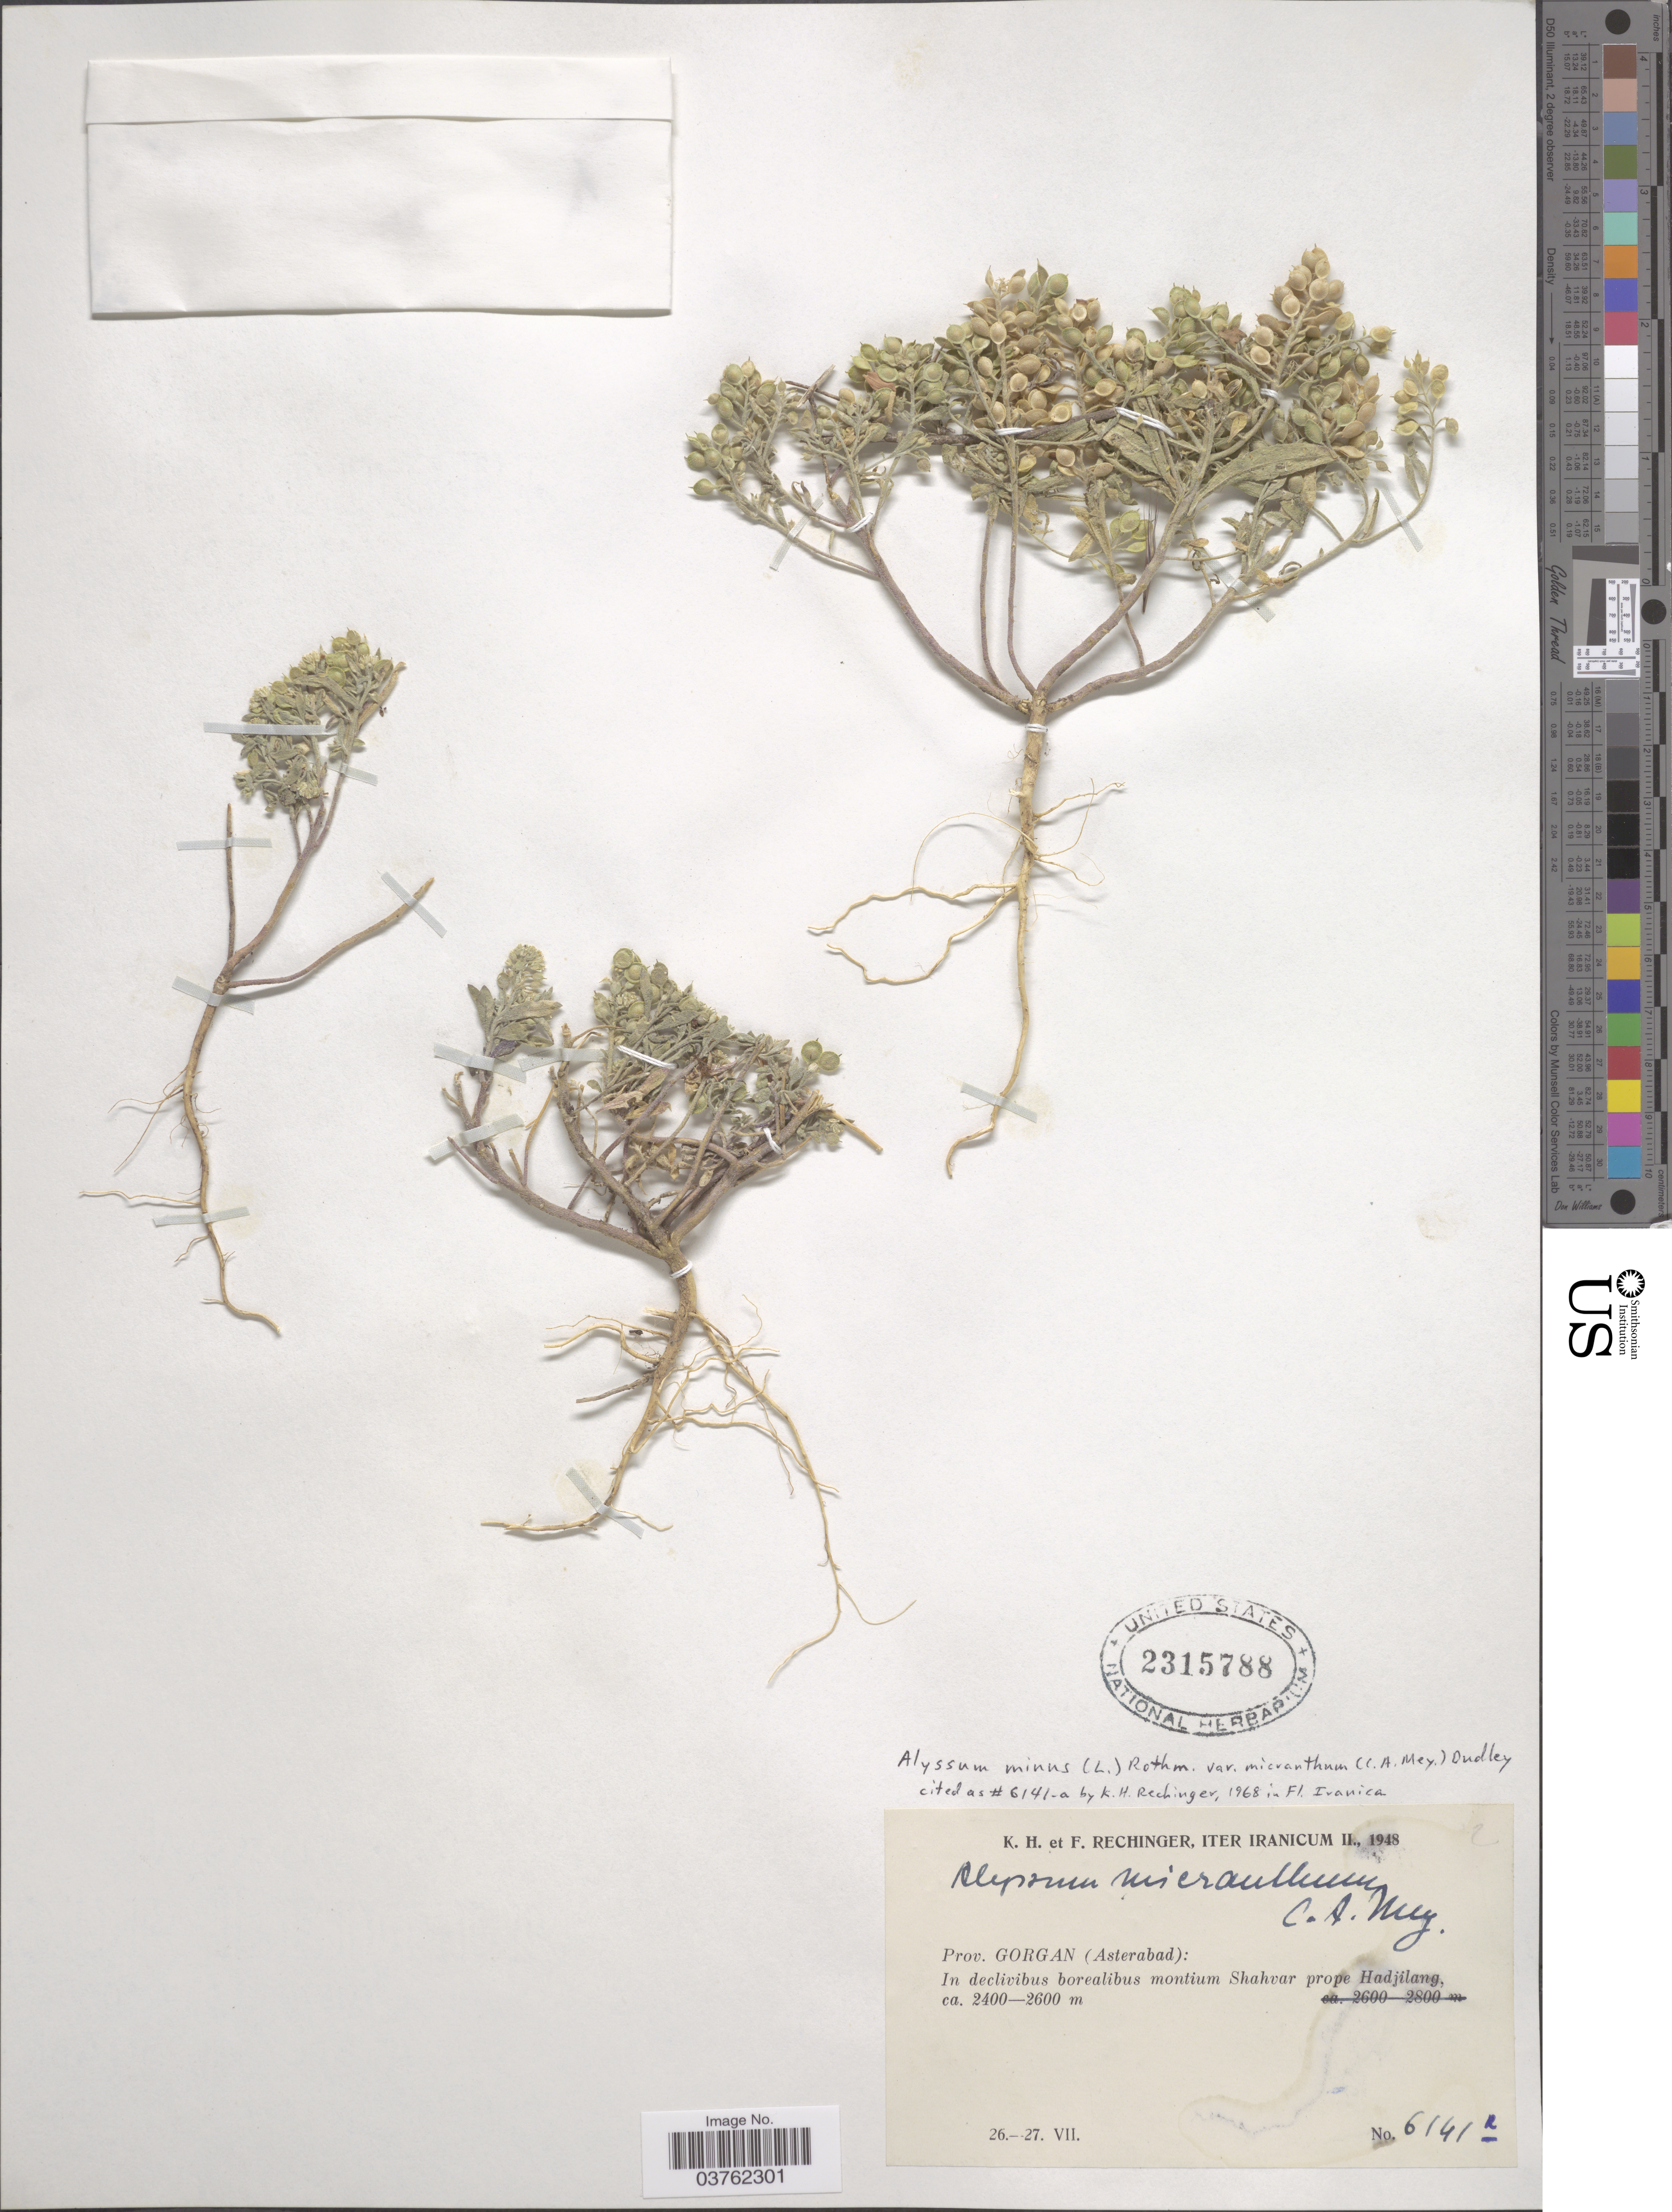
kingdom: Plantae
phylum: Tracheophyta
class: Magnoliopsida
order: Brassicales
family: Brassicaceae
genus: Alyssum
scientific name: Alyssum minus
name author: (L.) Rothm.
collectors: K. H. Rechinger & F. Rechinger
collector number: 6141r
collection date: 1948-07-26/1948-07-27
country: Iran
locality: Iter Iranicum II. Prov. Gorgan (Asterabad): In declivibus borealibus montium Shahvar prope Hadjilang.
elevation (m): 2400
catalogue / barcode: US 2315788